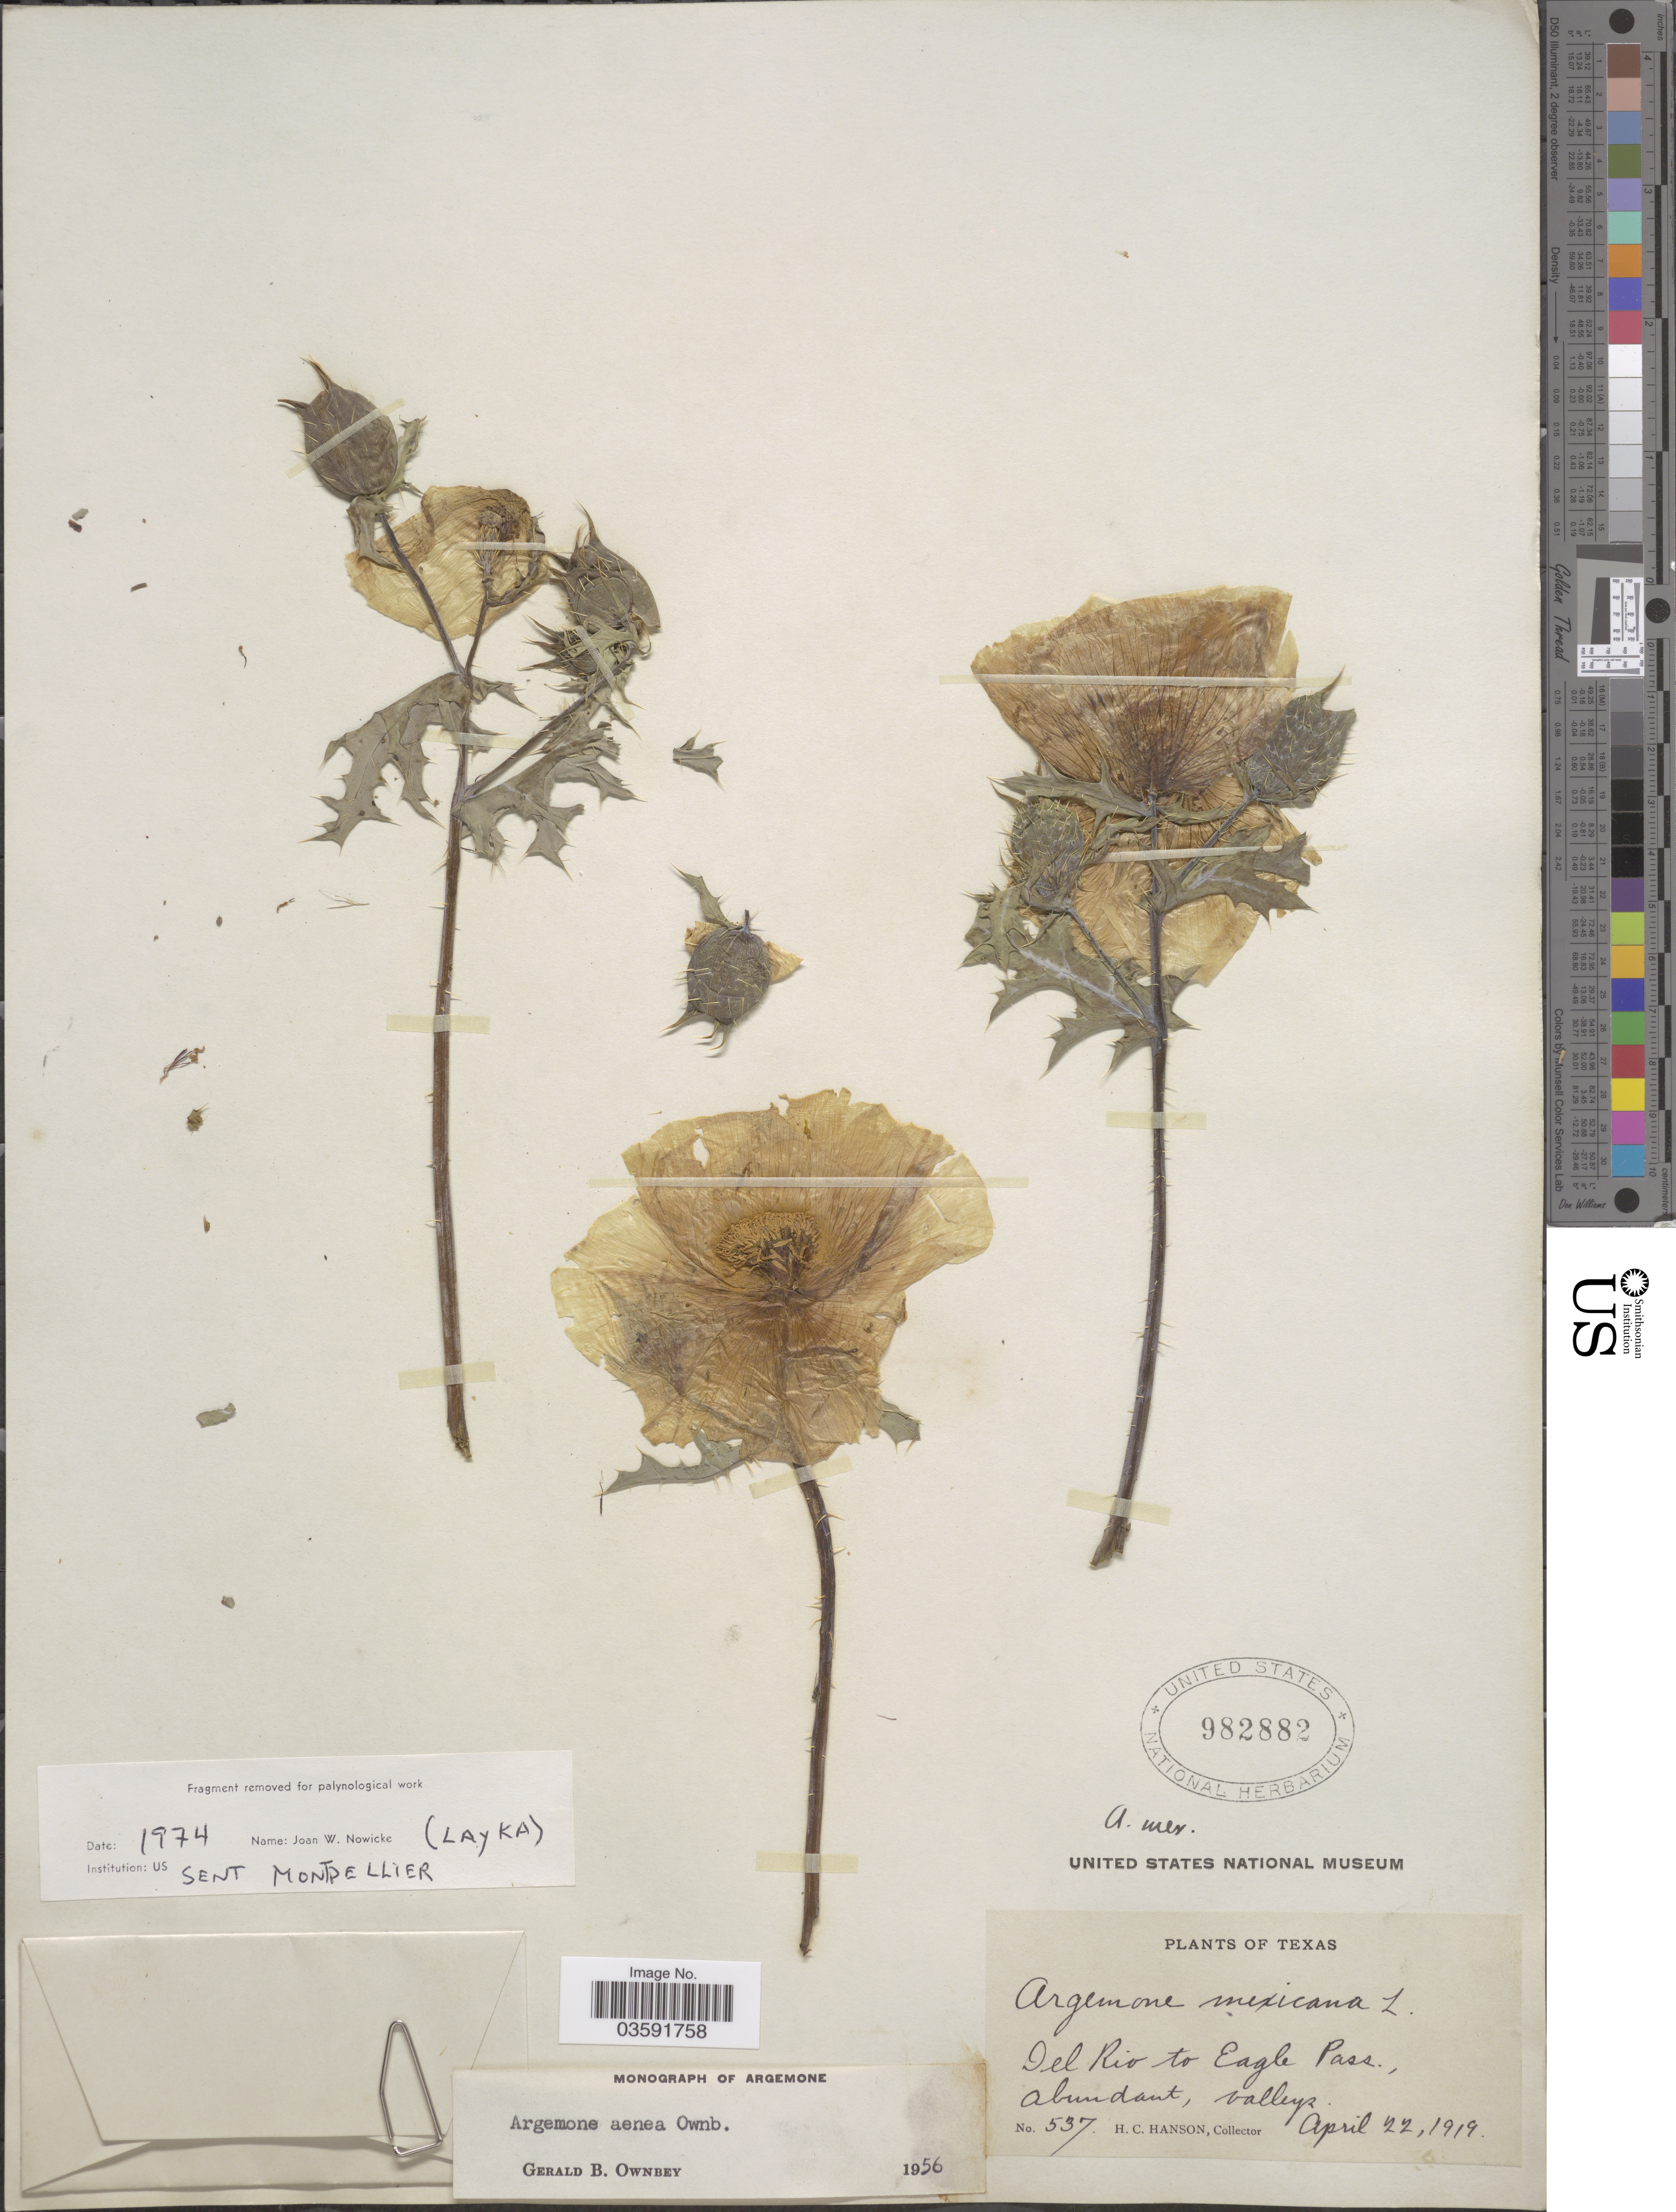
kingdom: Plantae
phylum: Tracheophyta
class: Magnoliopsida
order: Ranunculales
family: Papaveraceae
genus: Argemone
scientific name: Argemone aenea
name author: G.B. Ownbey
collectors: H. Hanson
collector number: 537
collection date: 1919-04-22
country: United States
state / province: Texas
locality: Del Rio to Eagle Pass.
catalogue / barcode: US 982882